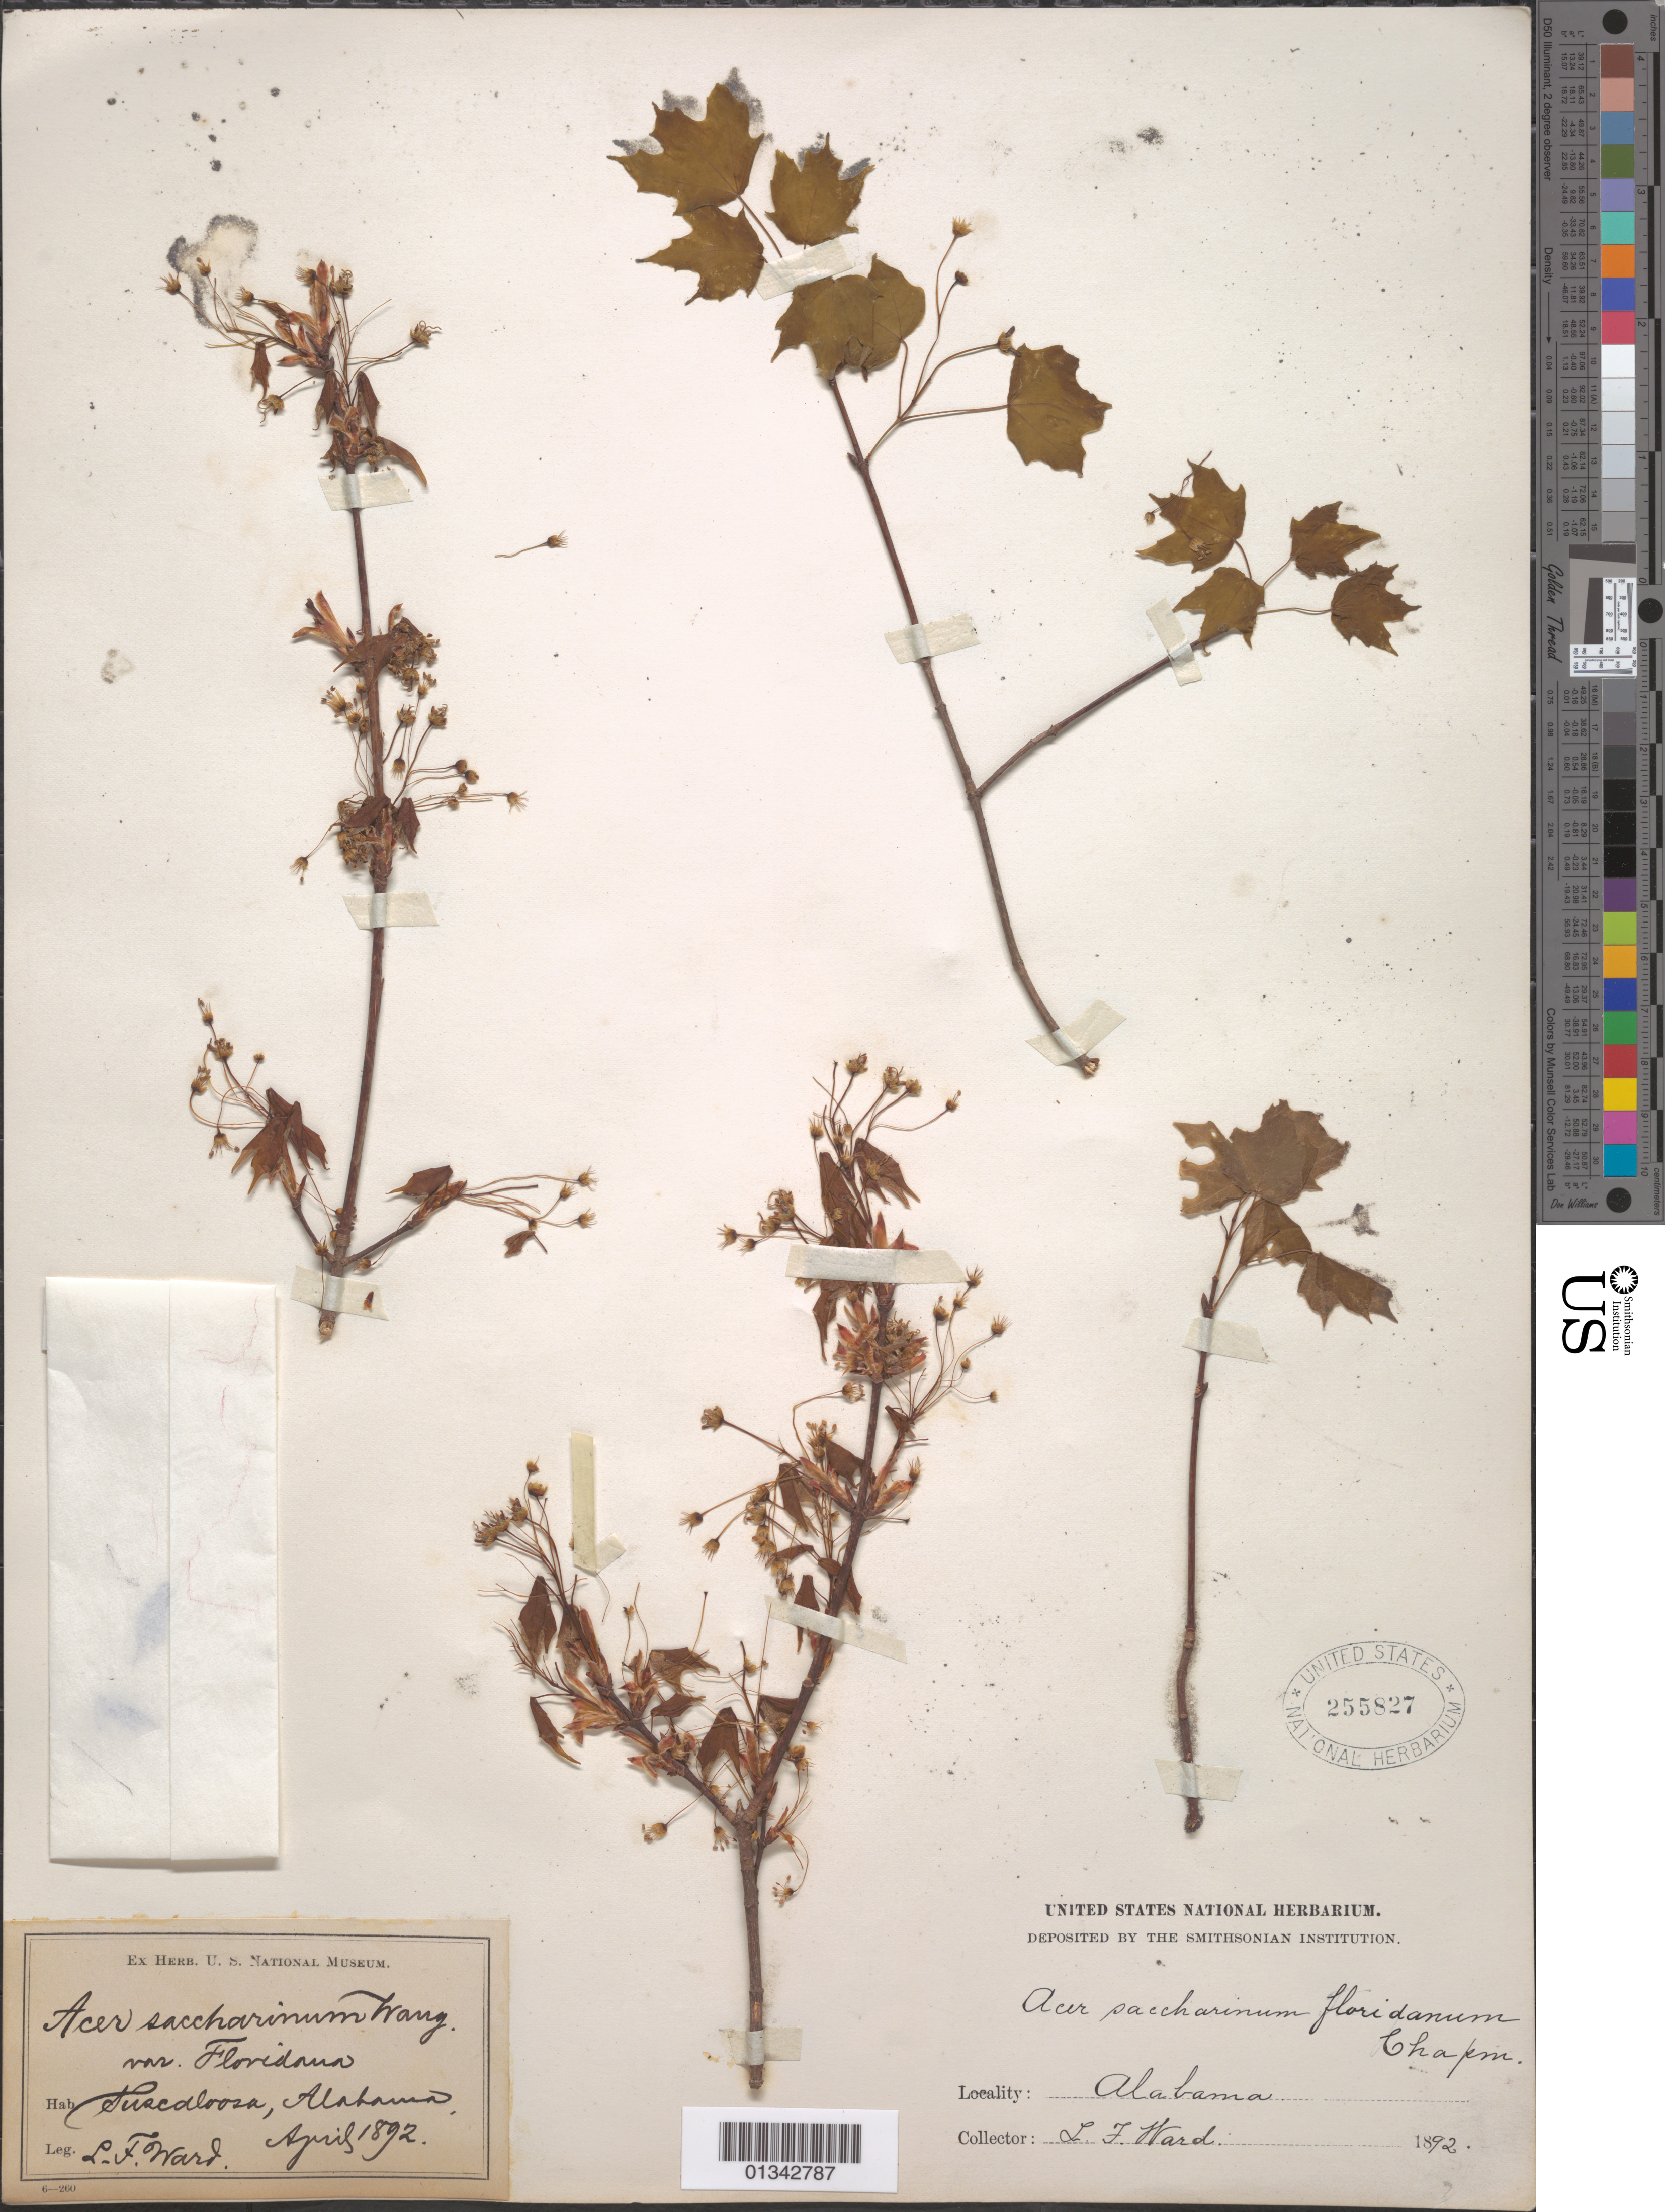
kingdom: Plantae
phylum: Tracheophyta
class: Magnoliopsida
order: Sapindales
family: Sapindaceae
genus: Acer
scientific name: Acer saccharum subsp. floridanum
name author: (Chapm.) Desmarais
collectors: L. F. Ward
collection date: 1892-04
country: United States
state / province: Alabama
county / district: Tuscaloosa County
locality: Tuscaloosa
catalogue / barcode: US 255827